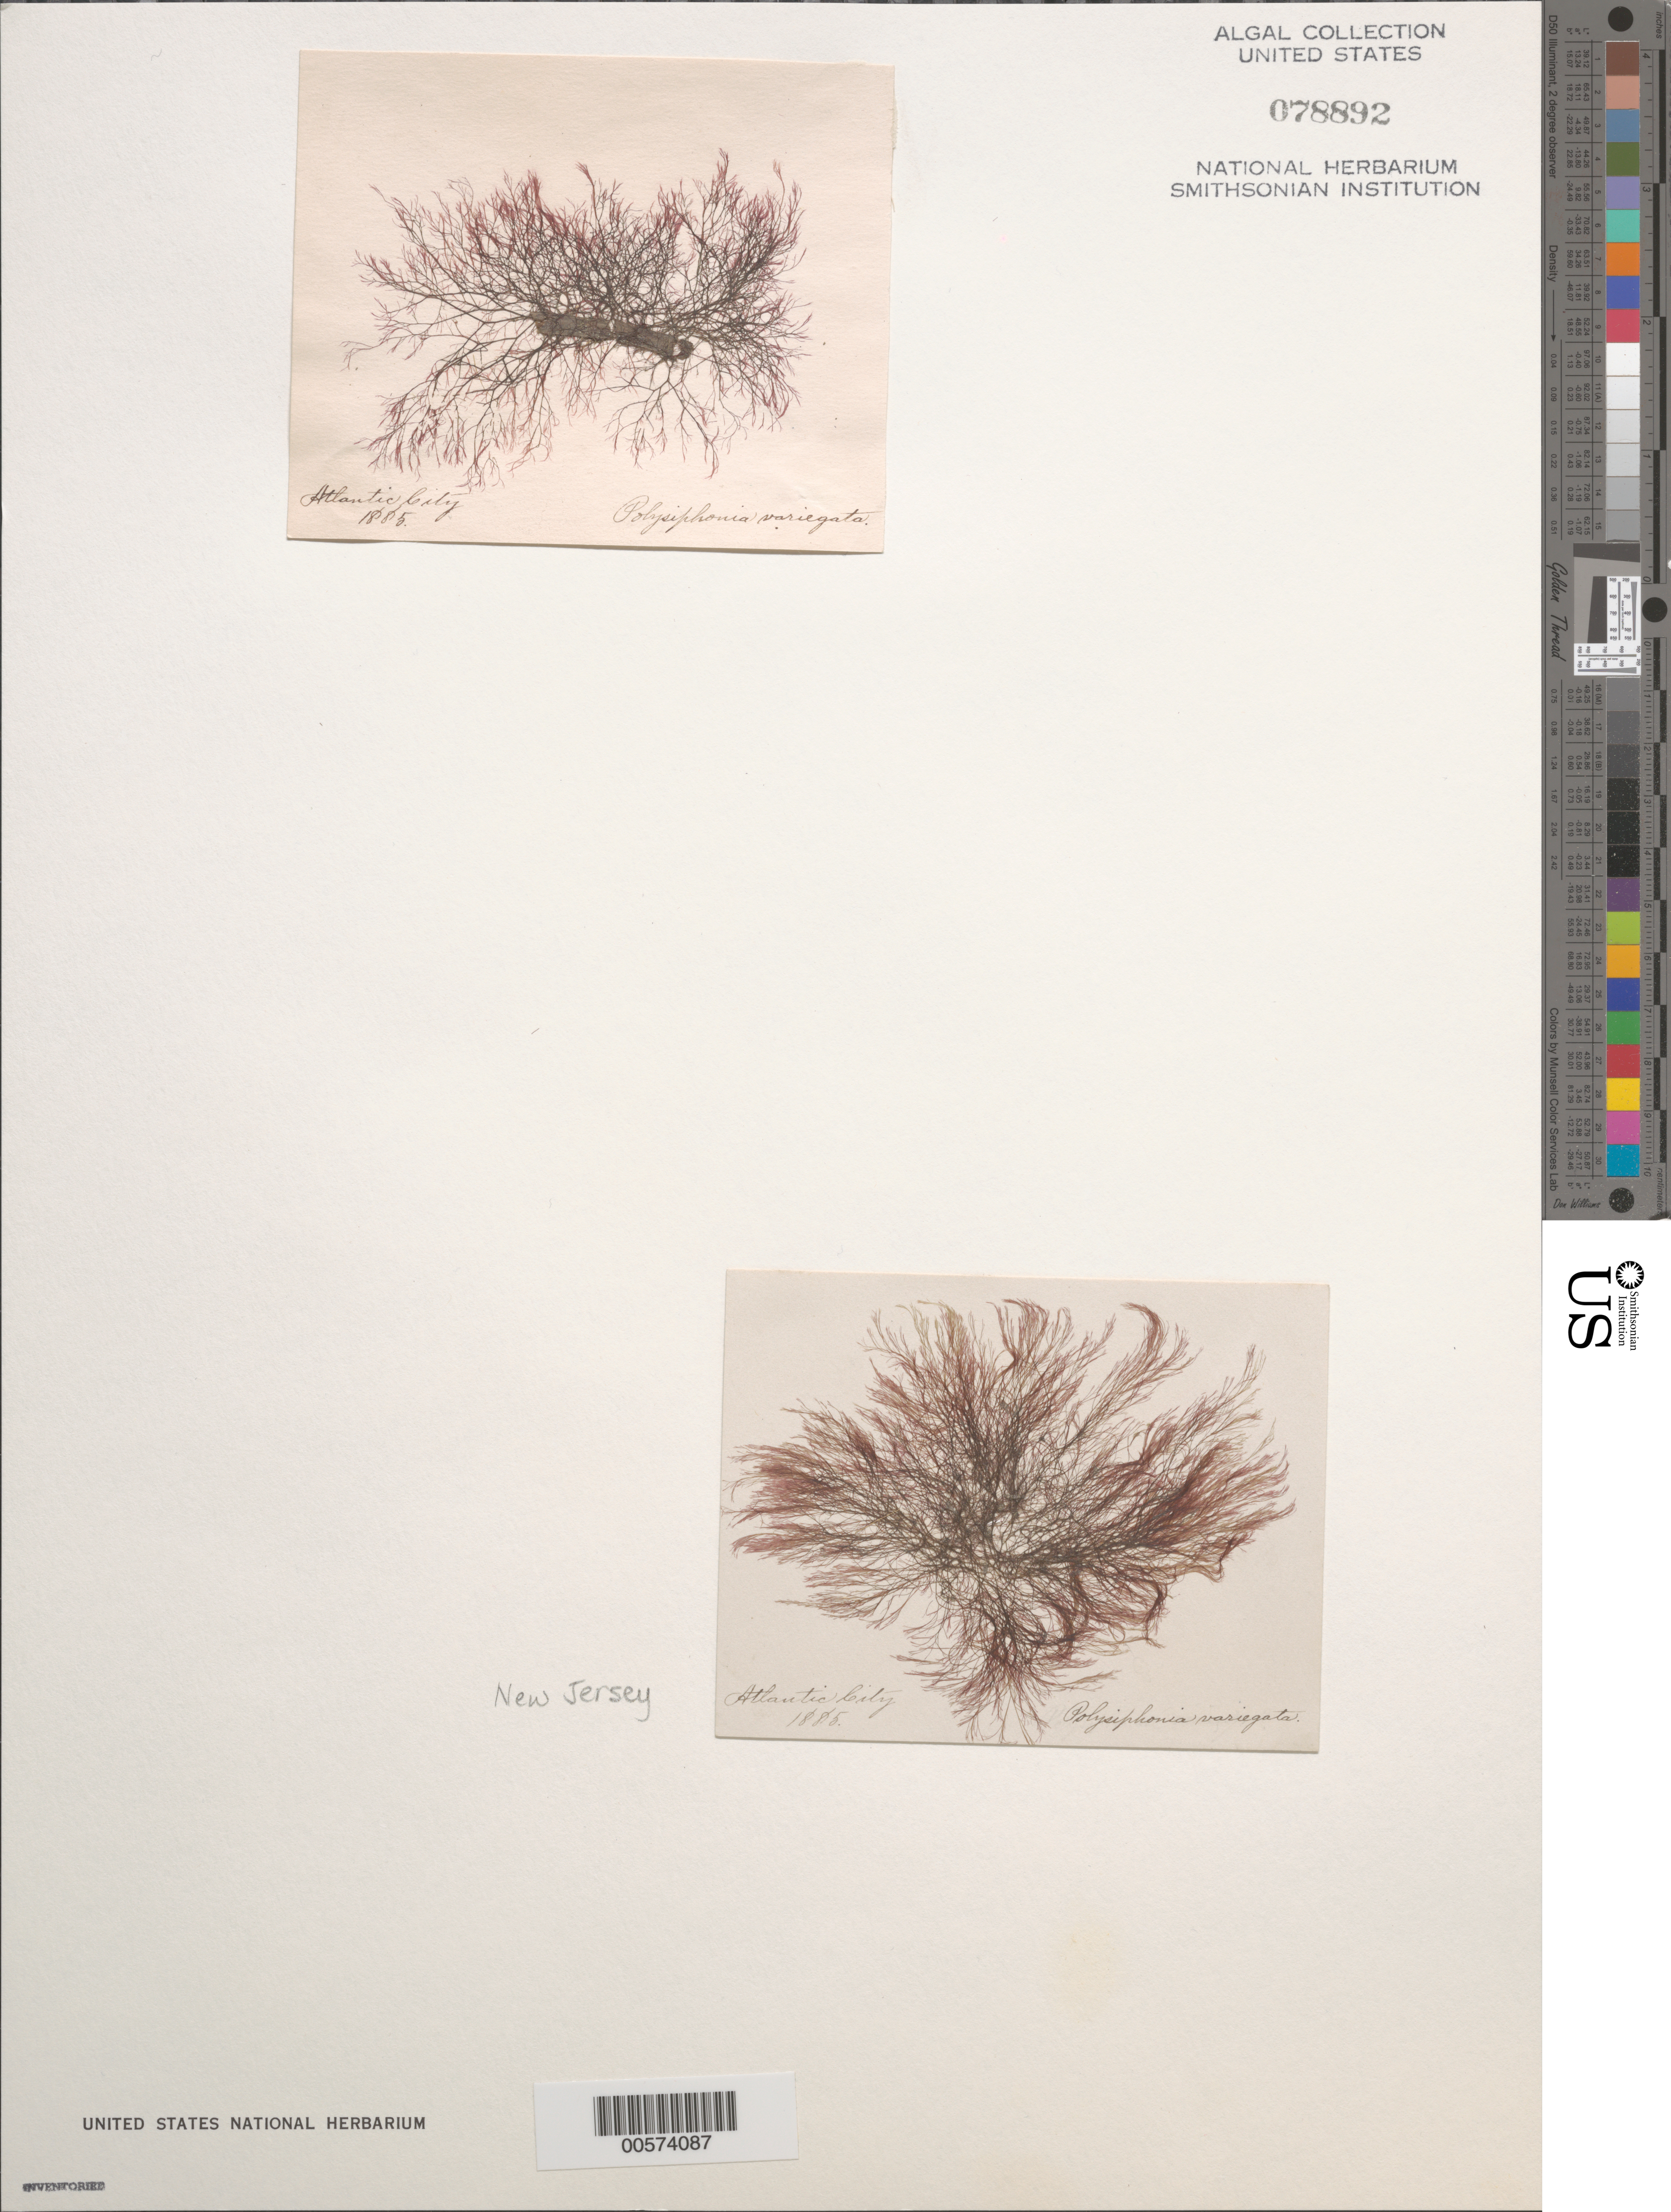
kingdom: Plantae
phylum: Rhodophyta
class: Florideophyceae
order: Ceramiales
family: Rhodomelaceae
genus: Carradoriella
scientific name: Carradoriella denudata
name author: (Dillwyn) Savoie & G.W. Saunders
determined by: Algae name updating Project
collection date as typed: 1885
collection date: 1885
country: United States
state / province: New Jersey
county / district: Atlantic County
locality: Atlantic City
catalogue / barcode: US 78892